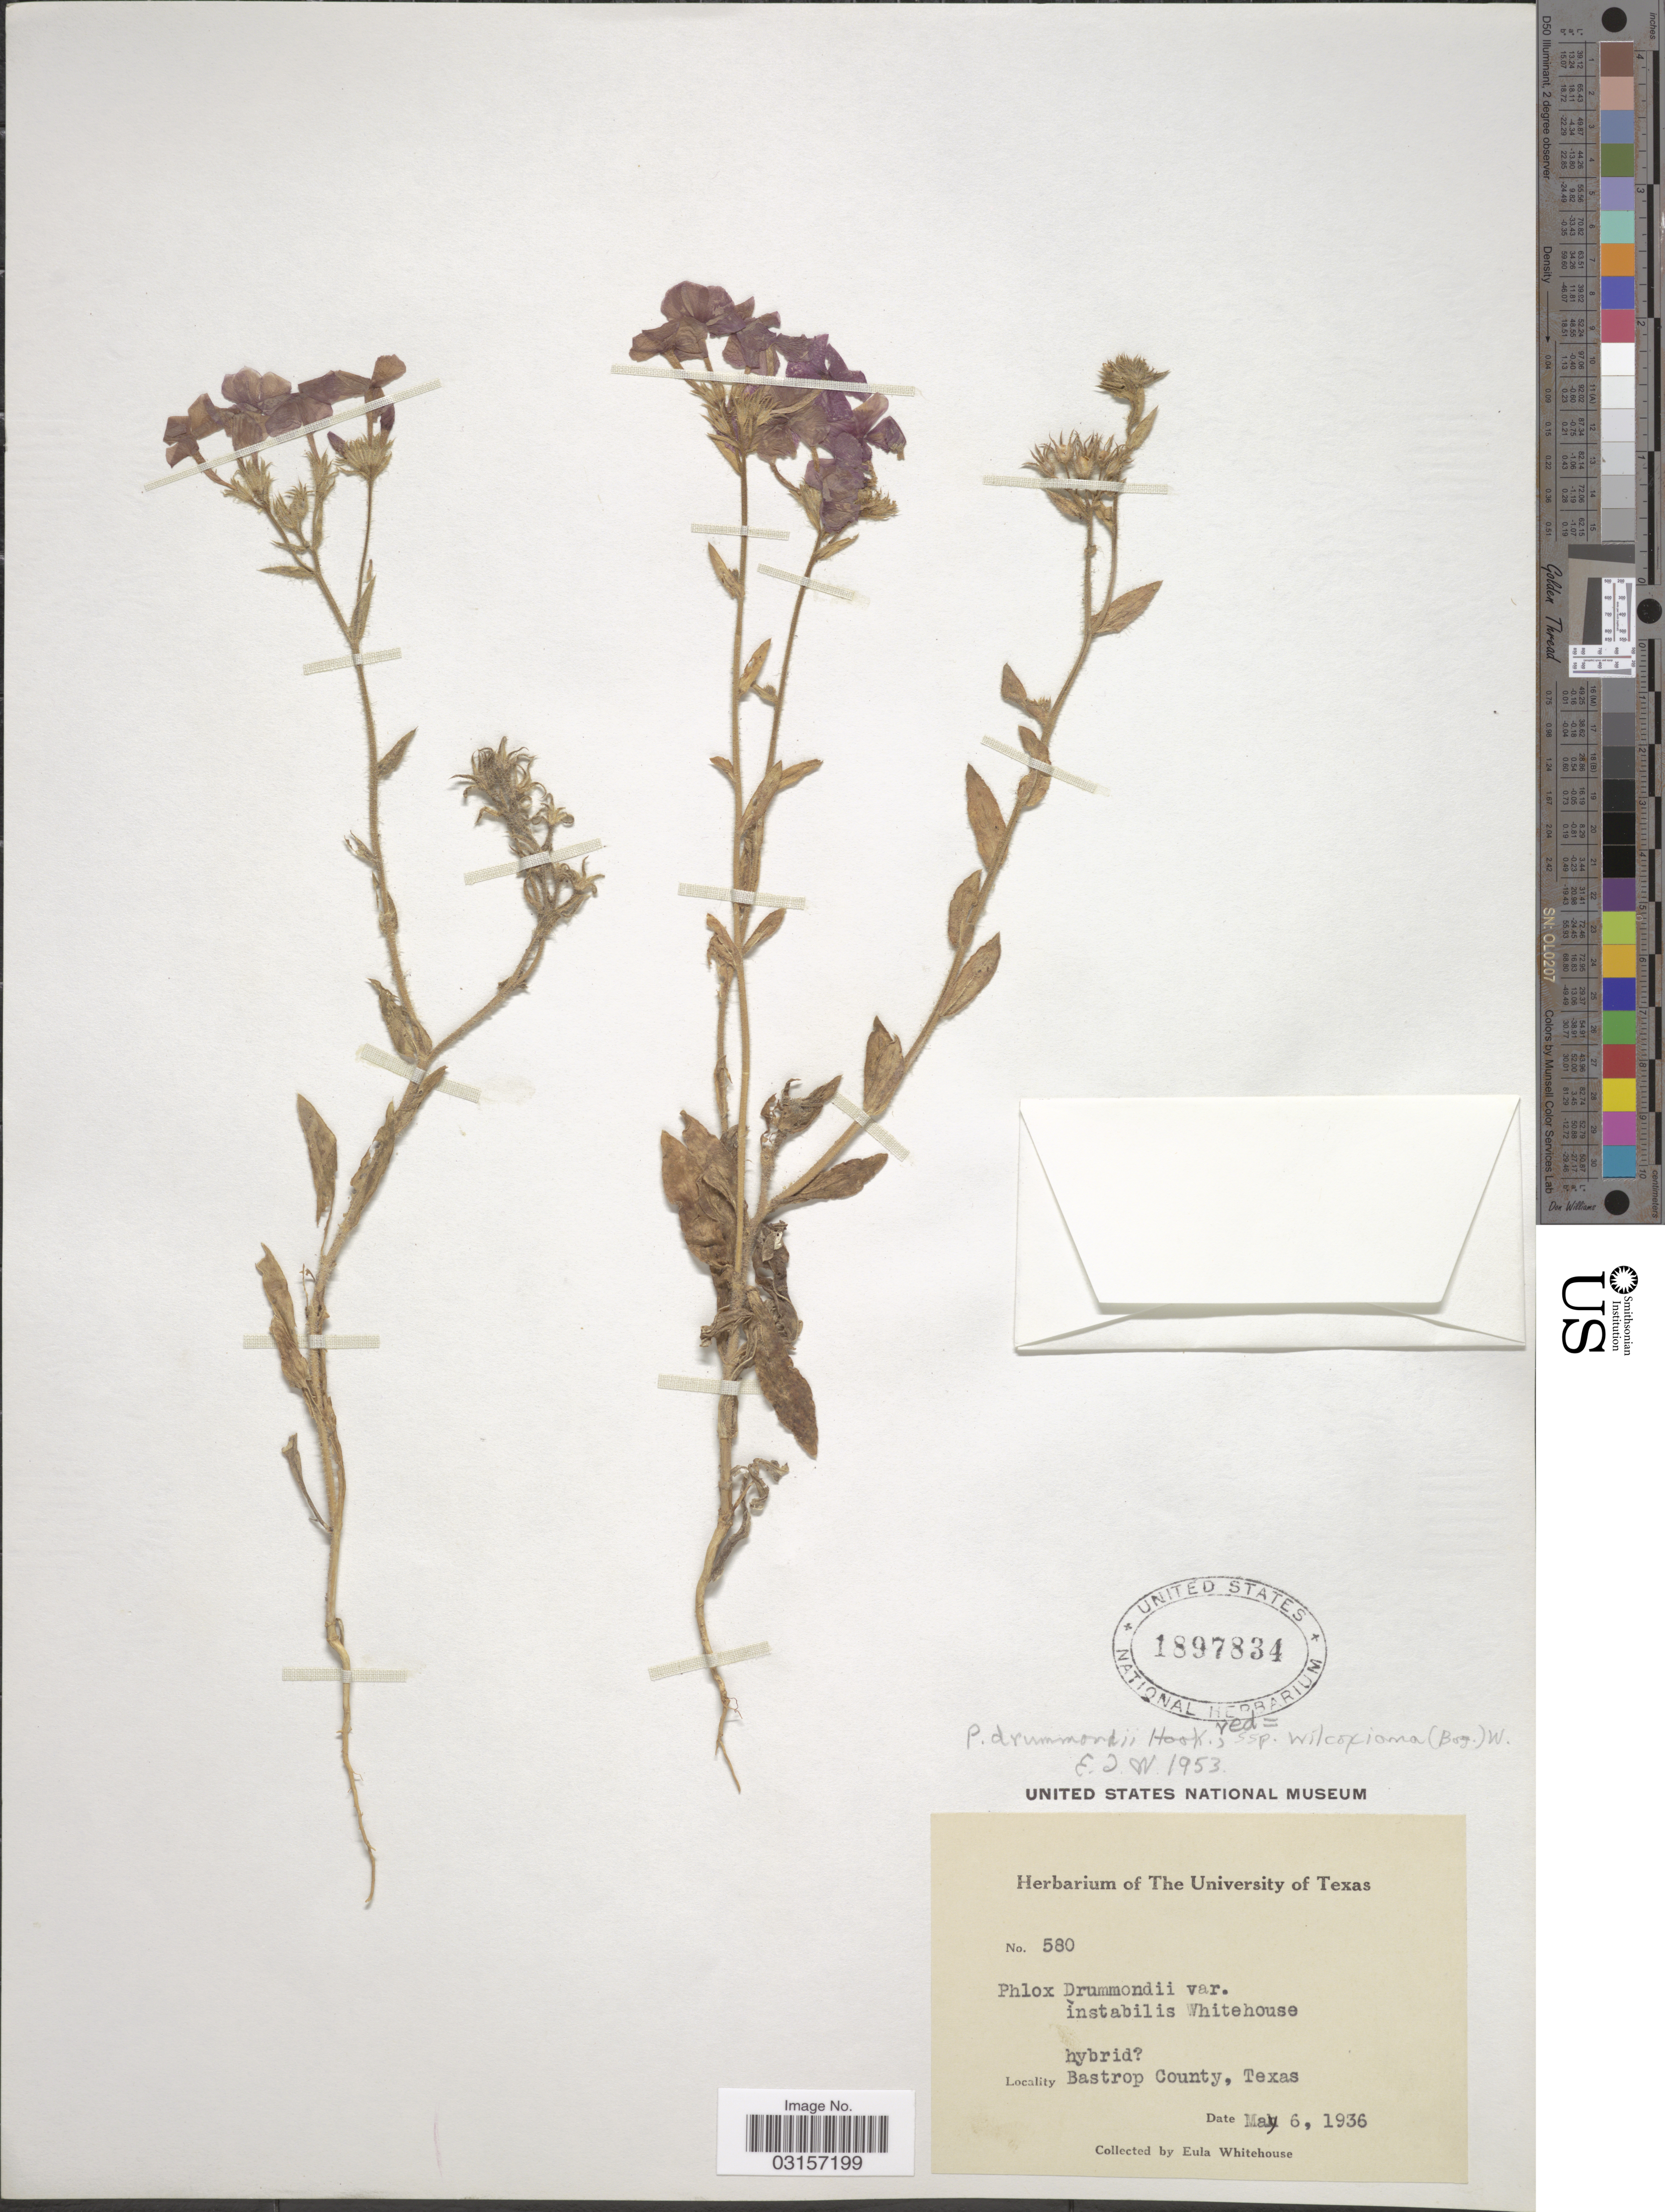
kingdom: Plantae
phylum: Tracheophyta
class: Magnoliopsida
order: Ericales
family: Polemoniaceae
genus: Phlox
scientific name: Phlox drummondii subsp. wilcoxiana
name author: Wherry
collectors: E. Whitehouse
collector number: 580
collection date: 1936-05-06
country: United States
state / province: Texas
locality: Bastrop County, Texas.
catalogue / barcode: US 1897834